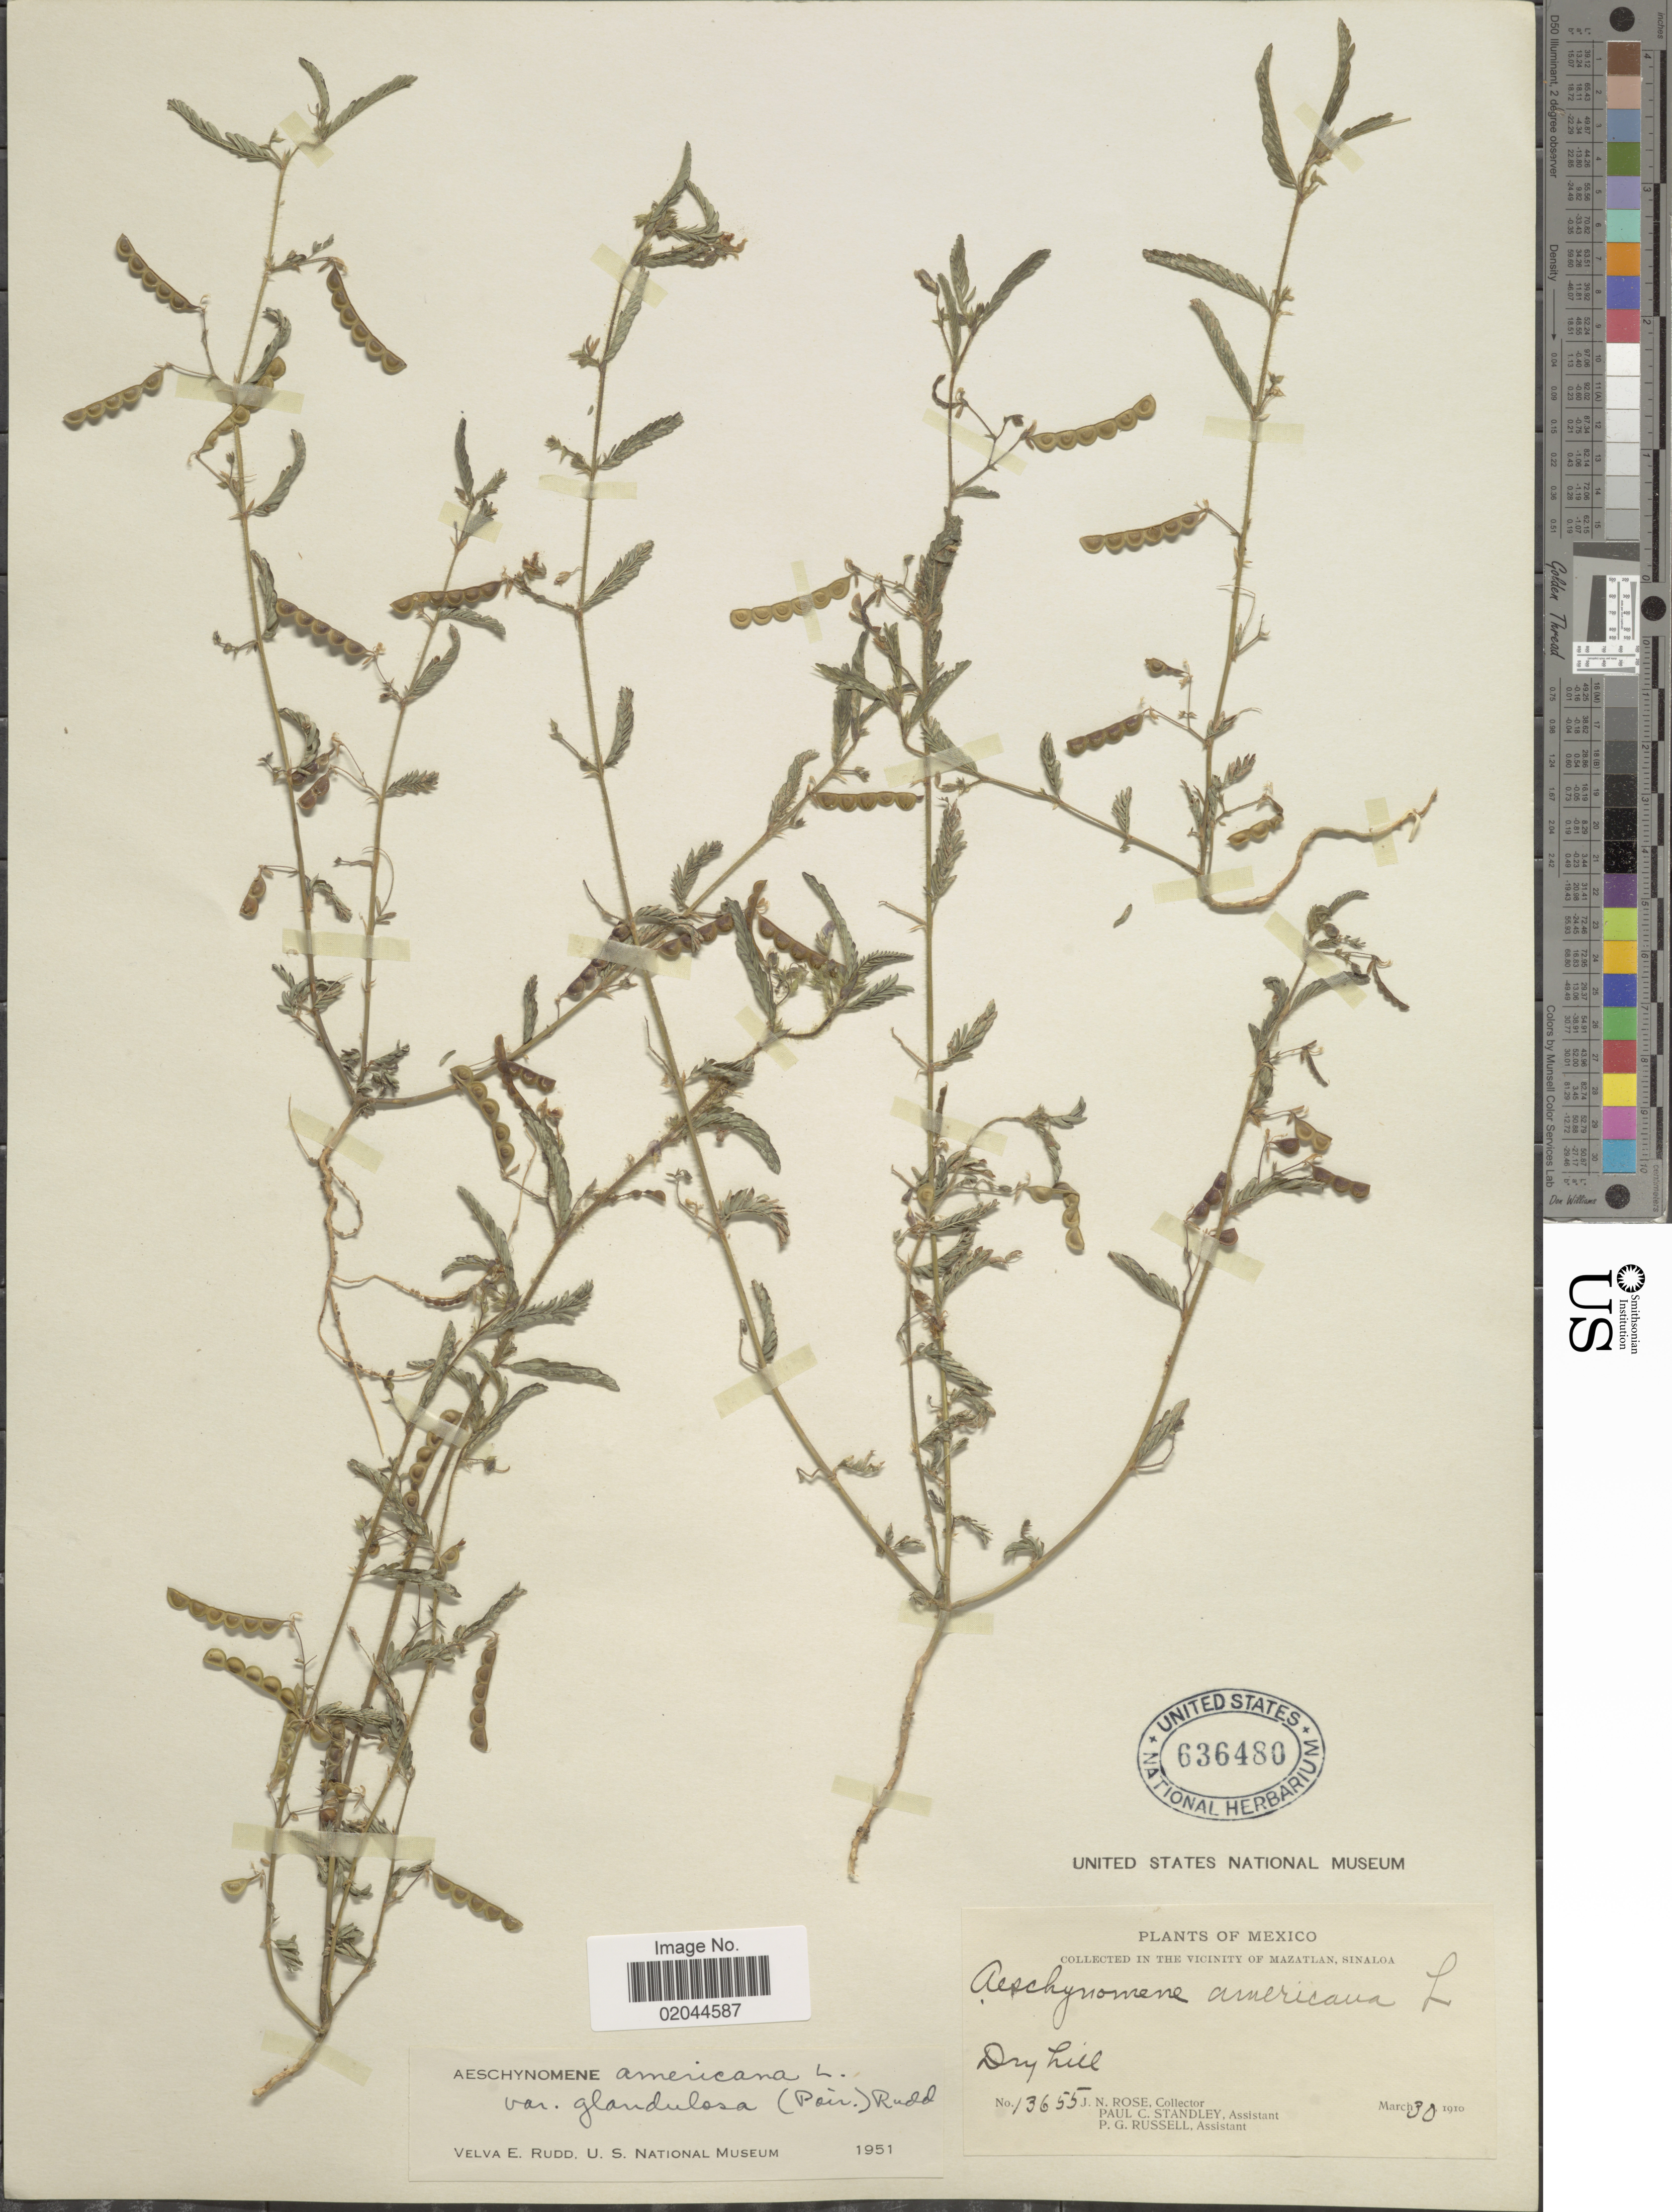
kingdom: Plantae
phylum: Tracheophyta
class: Magnoliopsida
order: Fabales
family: Fabaceae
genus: Aeschynomene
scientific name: Aeschynomene americana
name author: L.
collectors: J. N. Rose, P. C. Standley & P. G. Russell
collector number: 13655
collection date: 1910-03-30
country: Mexico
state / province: Sinaloa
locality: Vicinity of Mazatlan, dry hill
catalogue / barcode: US 636480